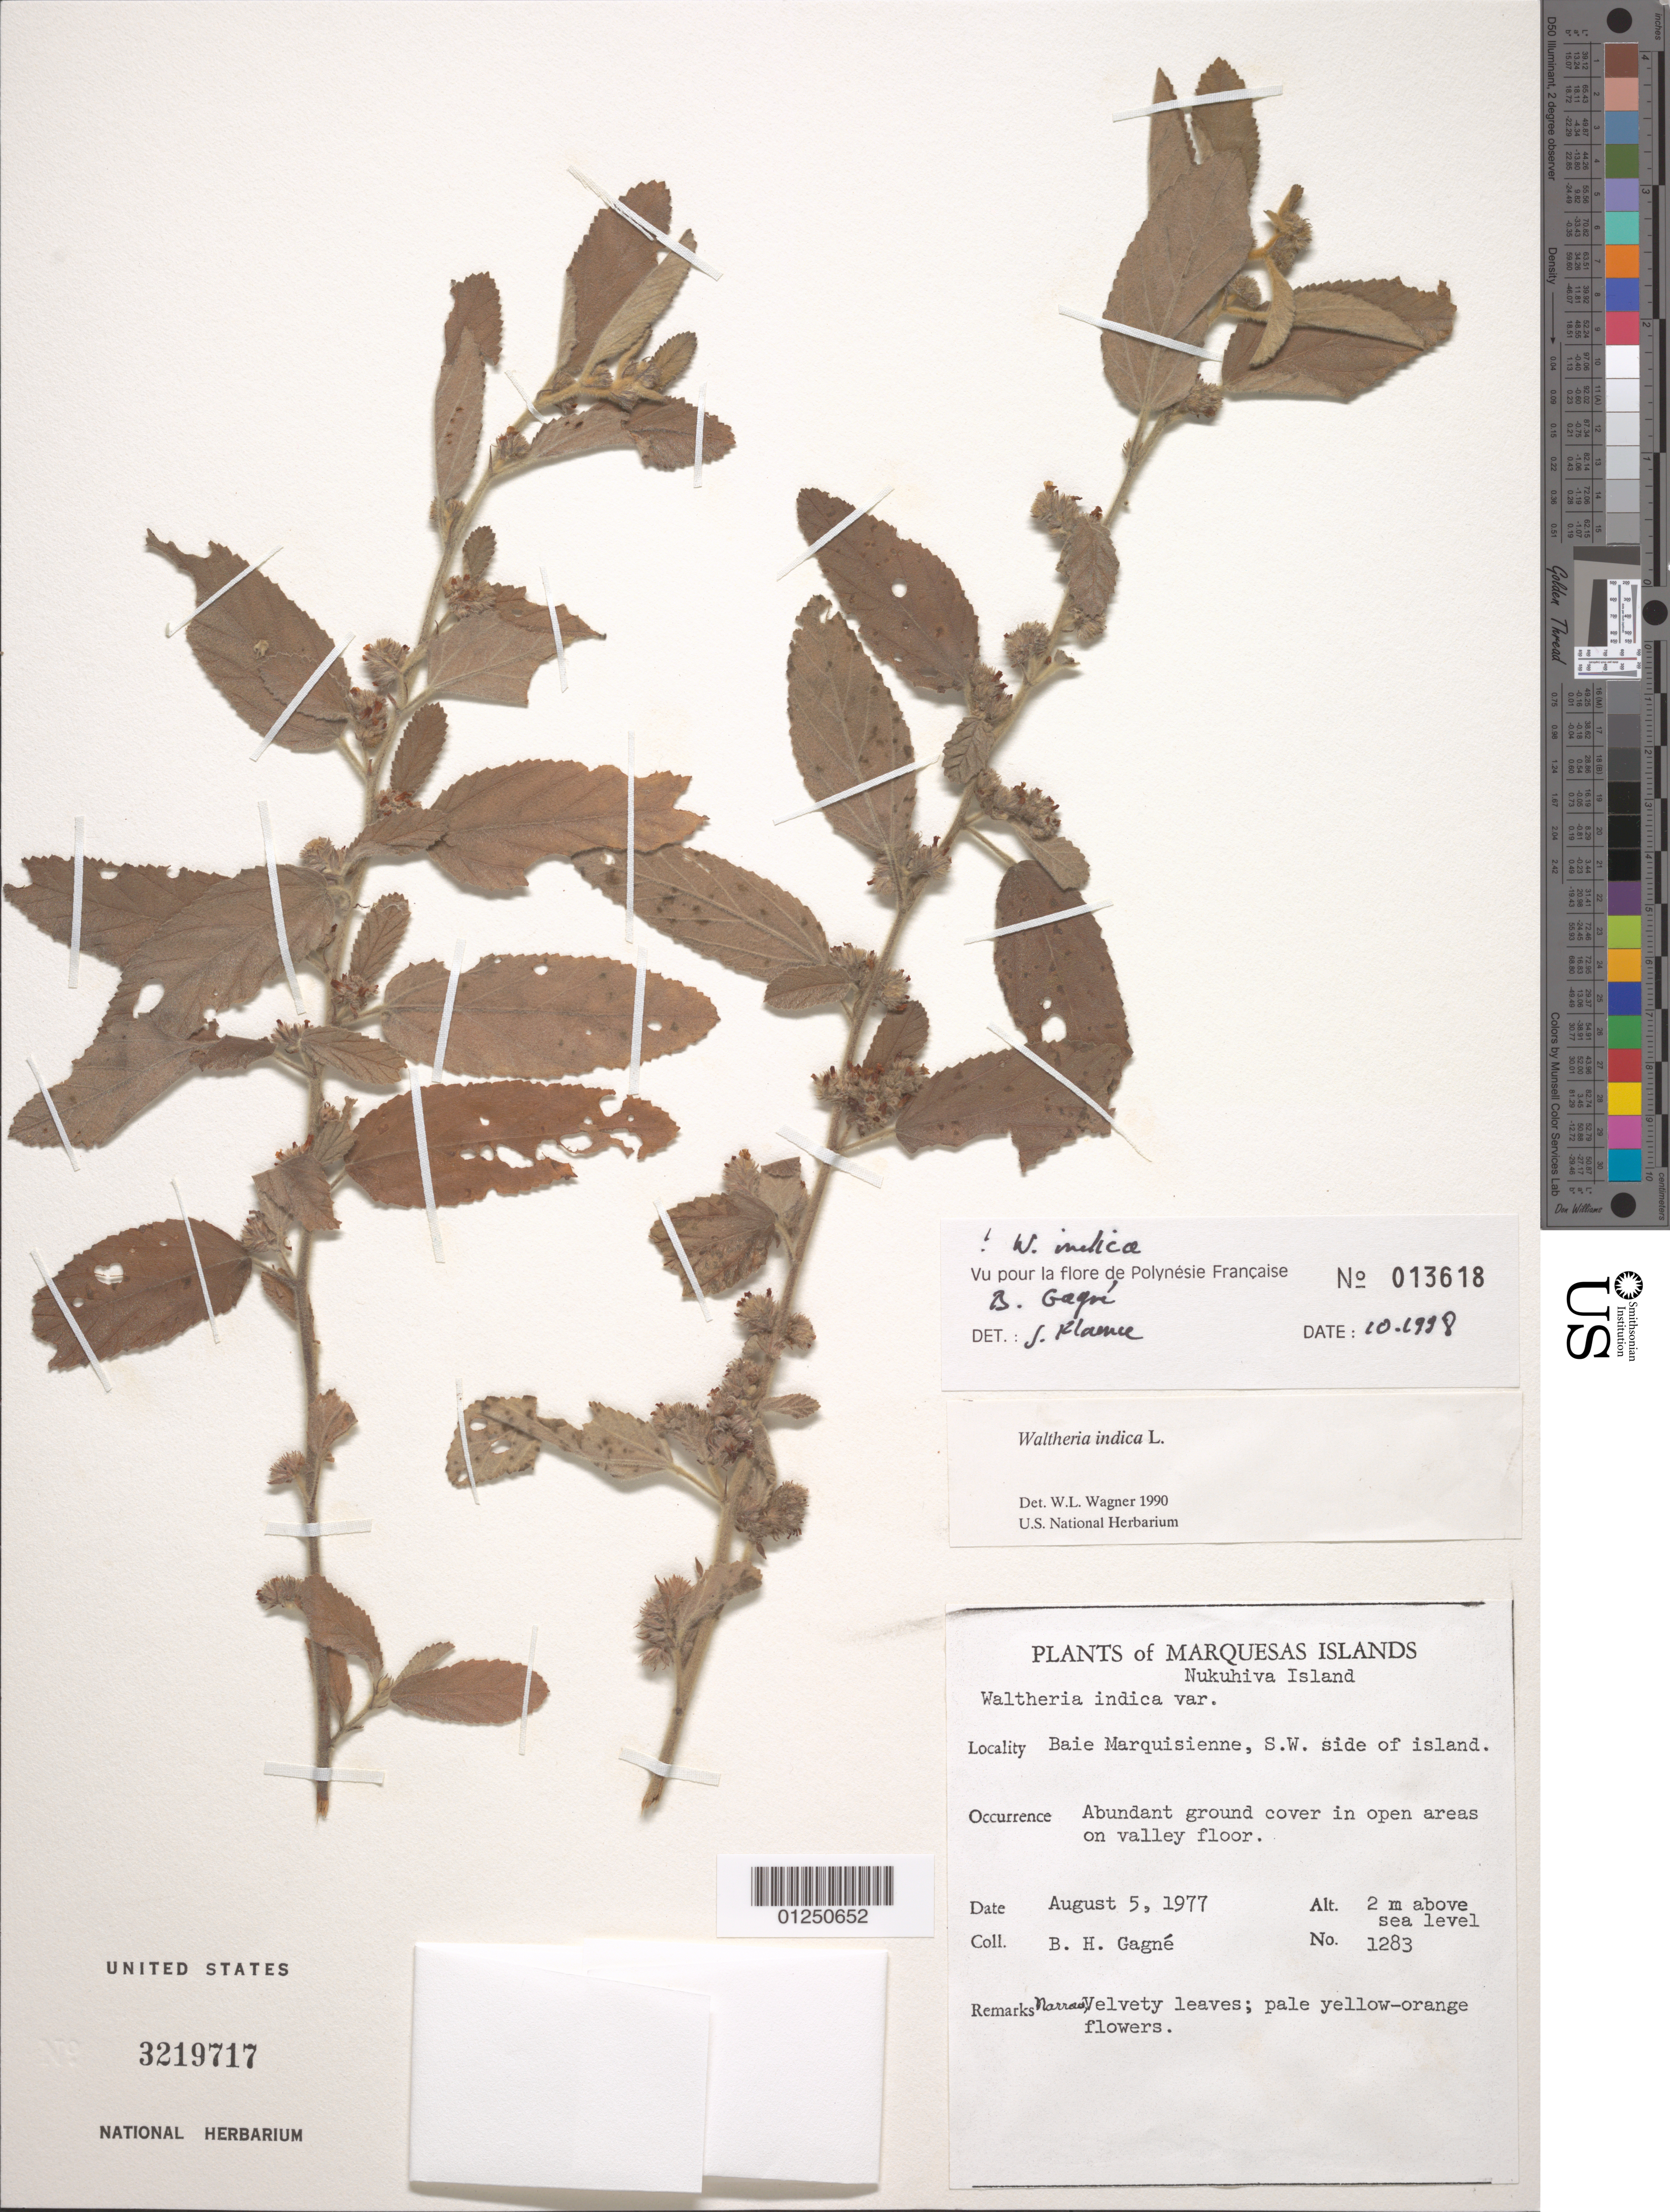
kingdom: Plantae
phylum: Tracheophyta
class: Magnoliopsida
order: Malvales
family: Malvaceae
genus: Waltheria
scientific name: Waltheria indica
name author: L.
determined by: Wagner, W. L., (BOT), Smithsonian Institution - National Museum of Natural History (UNITED STATES)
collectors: B. H. Gagné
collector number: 1283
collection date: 1977-08-05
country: French Polynesia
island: Nuku Hiva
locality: Baie Marquisienne, SW side of island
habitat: Abundant ground cover in open areas on valley floor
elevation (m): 2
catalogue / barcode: US 3219717